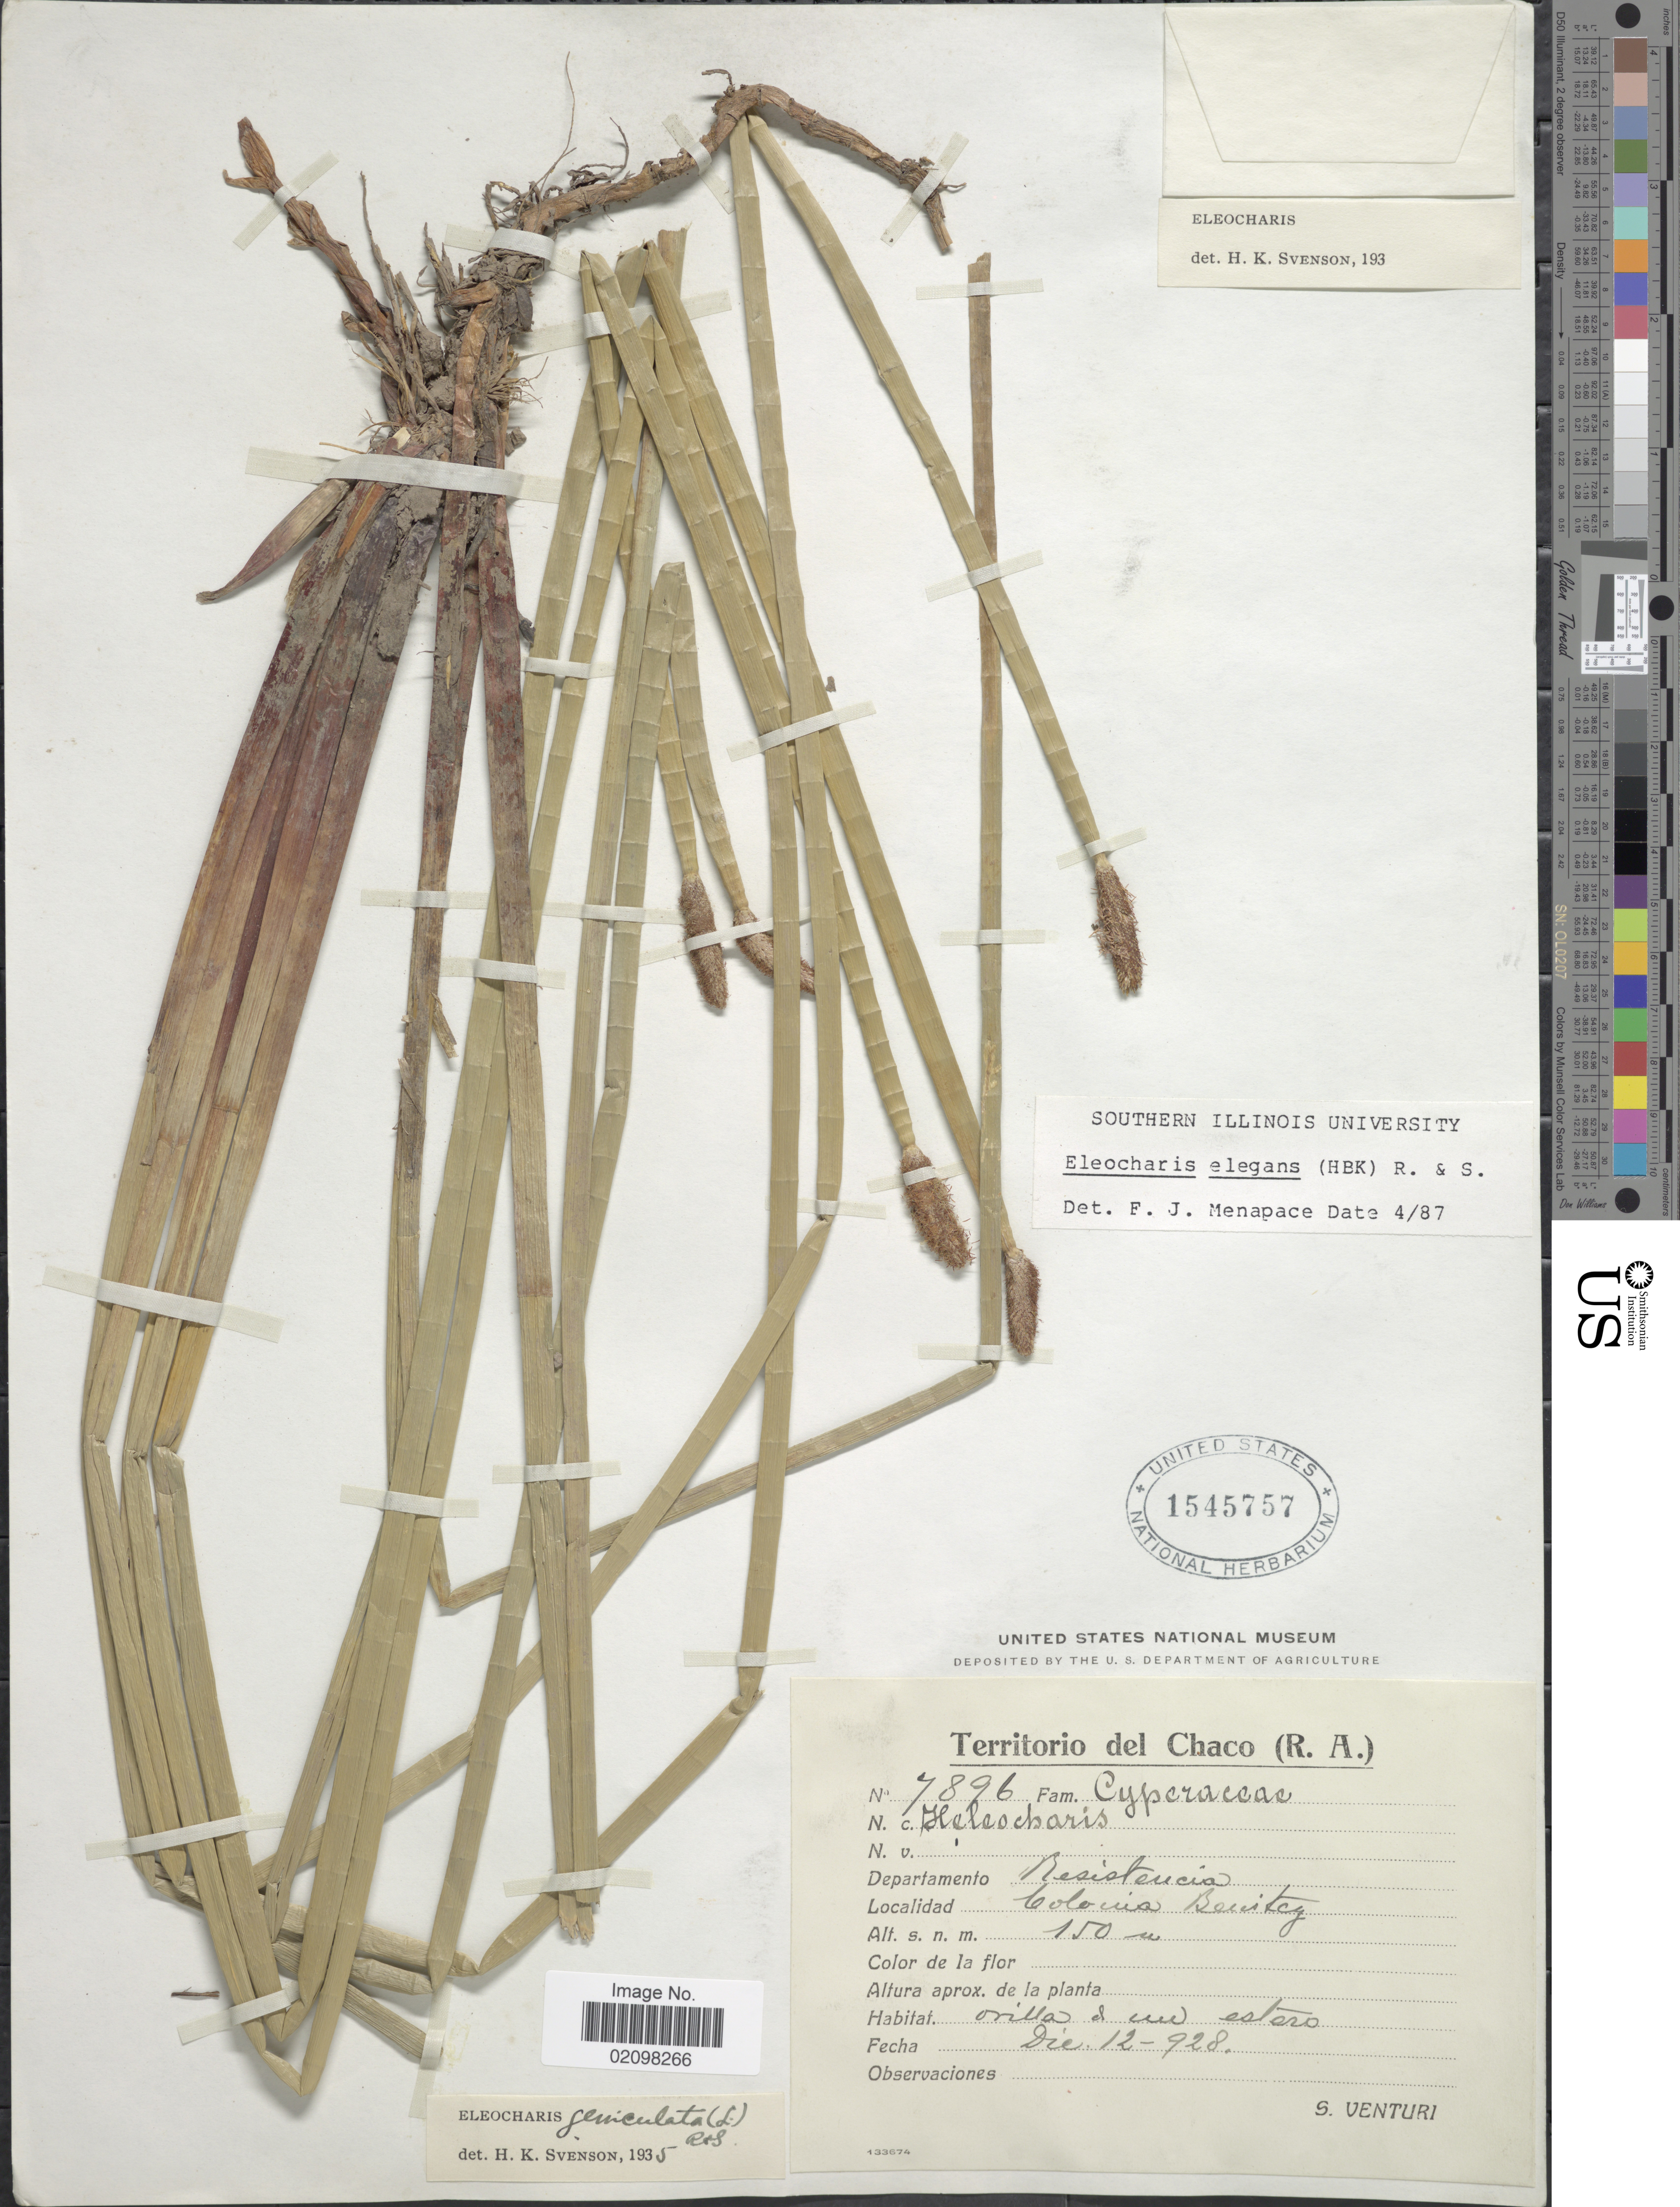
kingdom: Plantae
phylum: Tracheophyta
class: Liliopsida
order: Poales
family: Cyperaceae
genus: Eleocharis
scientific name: Eleocharis elegans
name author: (Kunth) Roem. & Schult.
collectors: S. Venturi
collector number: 7896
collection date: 1928-12-12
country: Argentina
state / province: Chaco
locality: (R.A.) Departamento Resistencia. Colonia Benítez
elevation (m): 150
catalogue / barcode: US 1545757